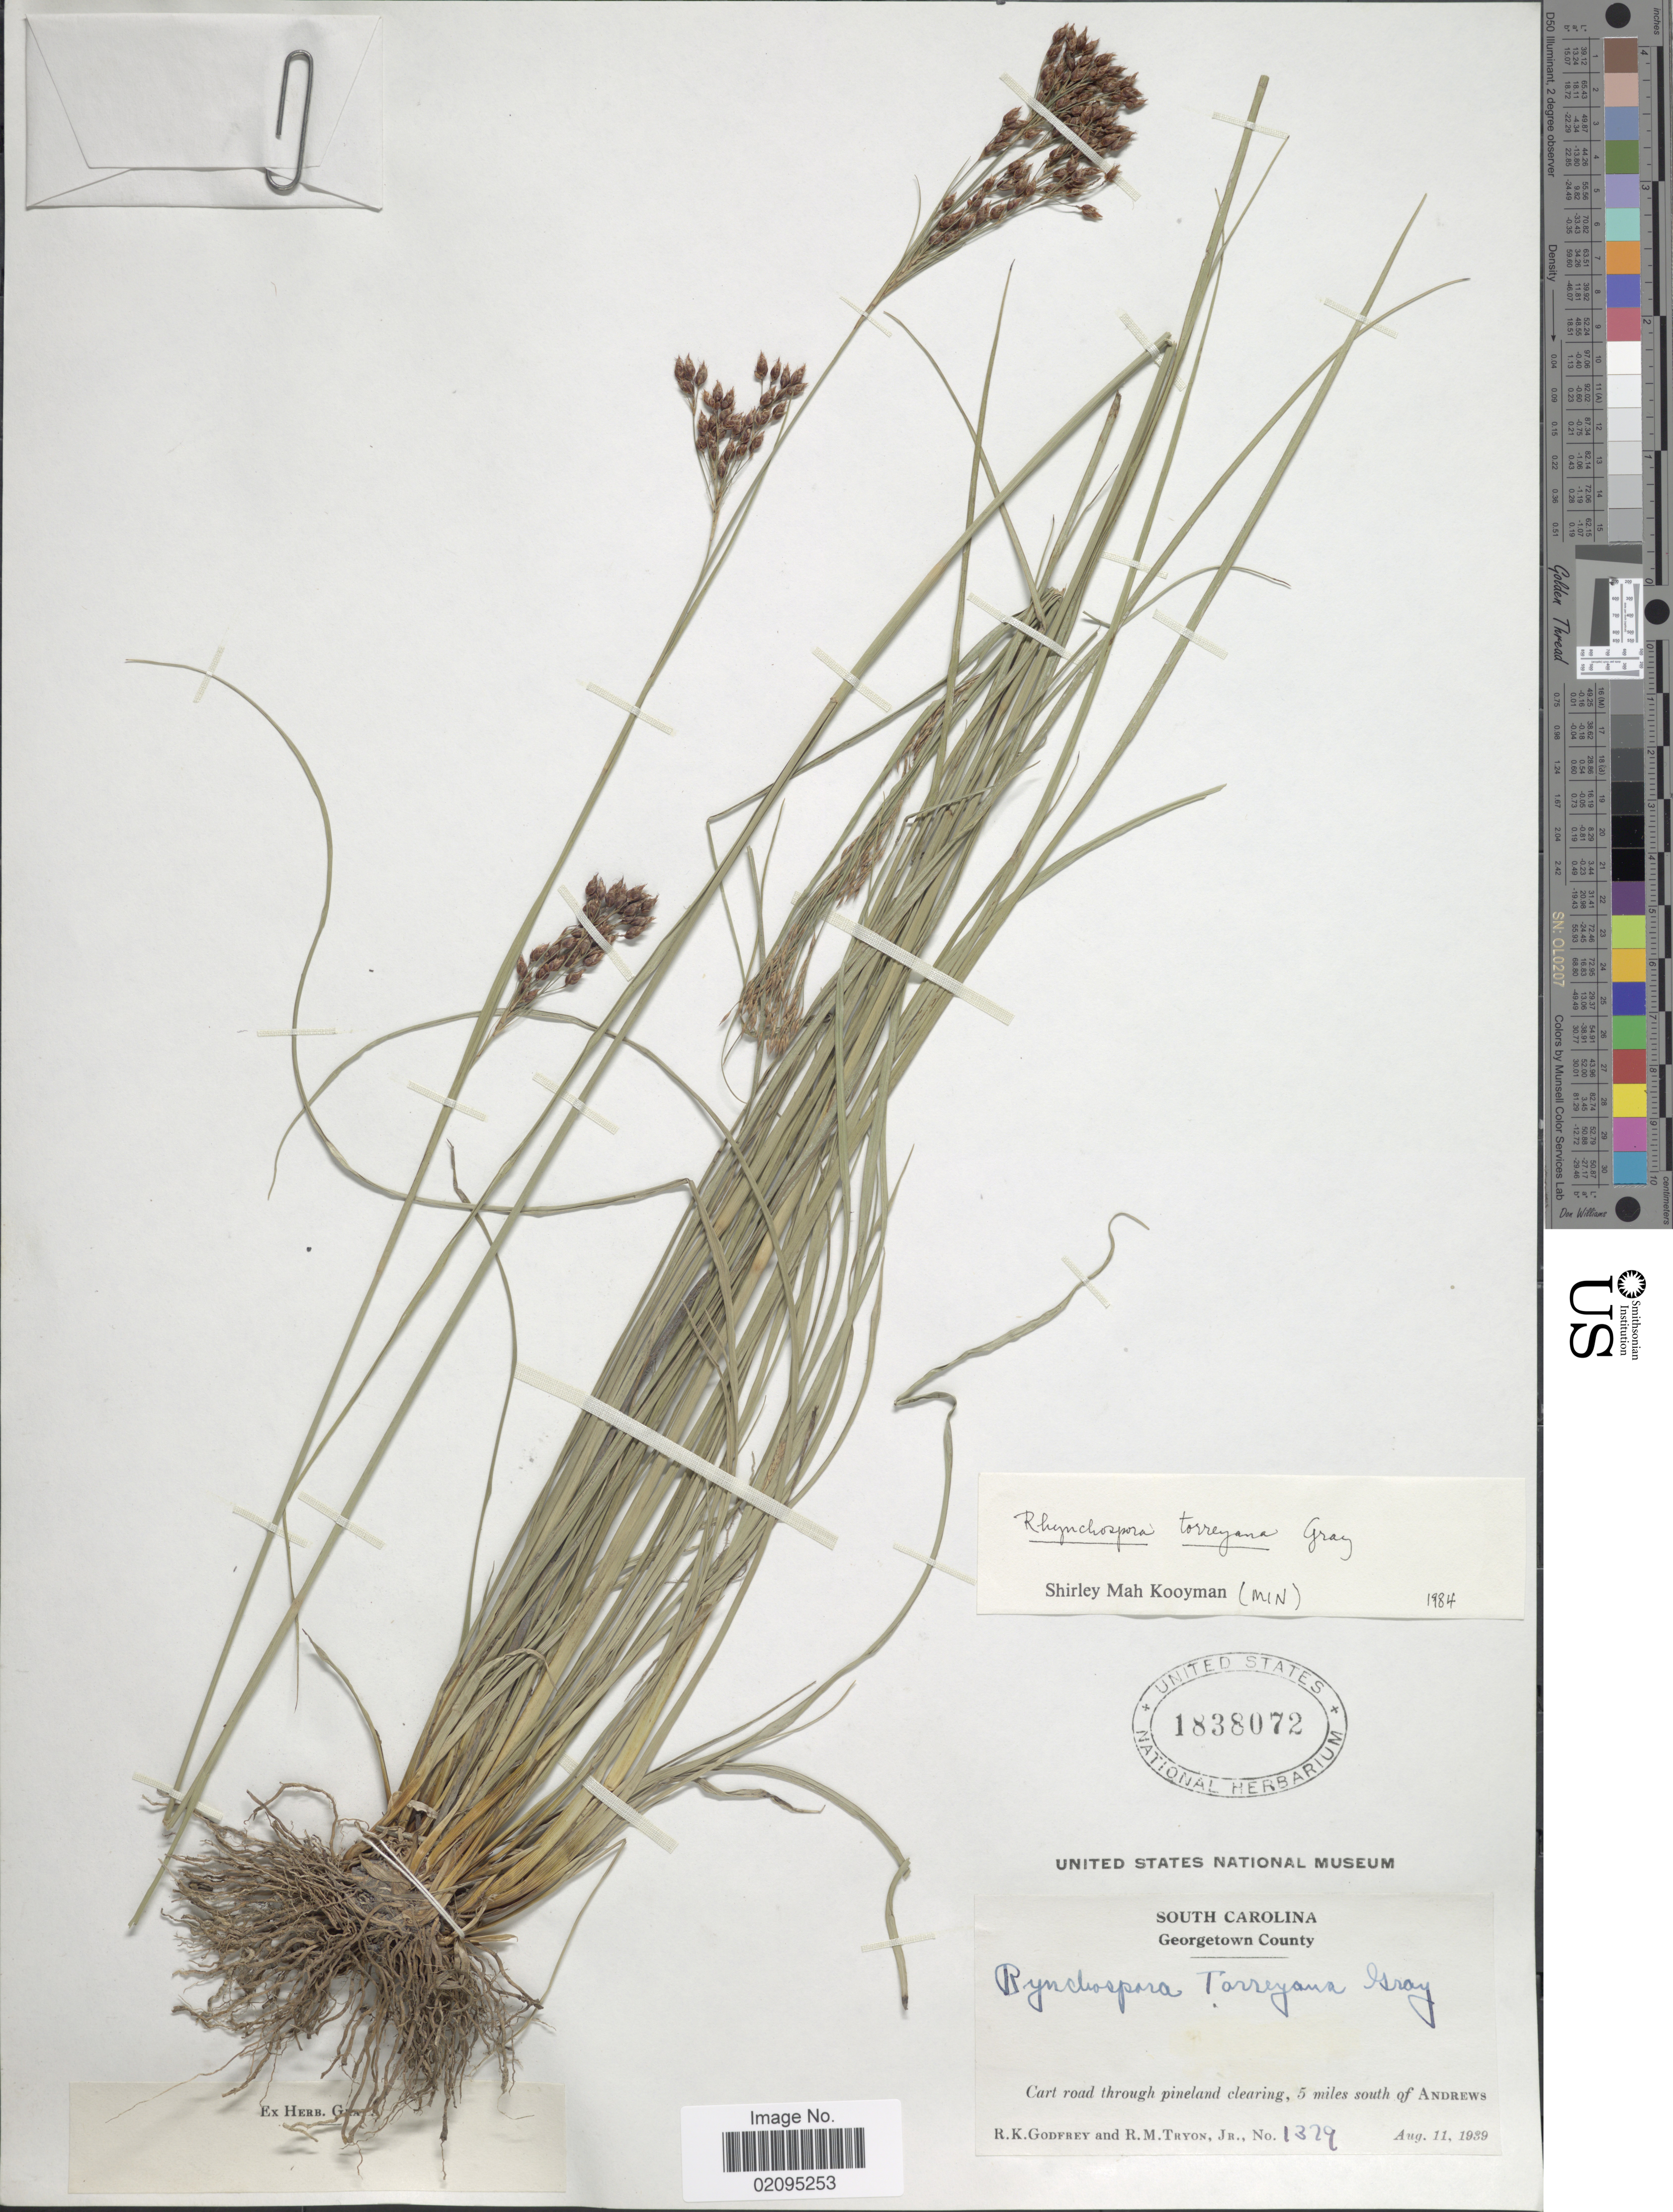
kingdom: Plantae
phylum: Tracheophyta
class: Liliopsida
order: Poales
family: Cyperaceae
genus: Rhynchospora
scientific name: Rhynchospora torreyana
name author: A. Gray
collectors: R. K. Godfrey & R. M. Tryon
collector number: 1379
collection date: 1939-08-11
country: United States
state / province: South Carolina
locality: Georgetown County, Cart road through pineland clearing, 5 miles south of Andrews.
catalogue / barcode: US 1838072